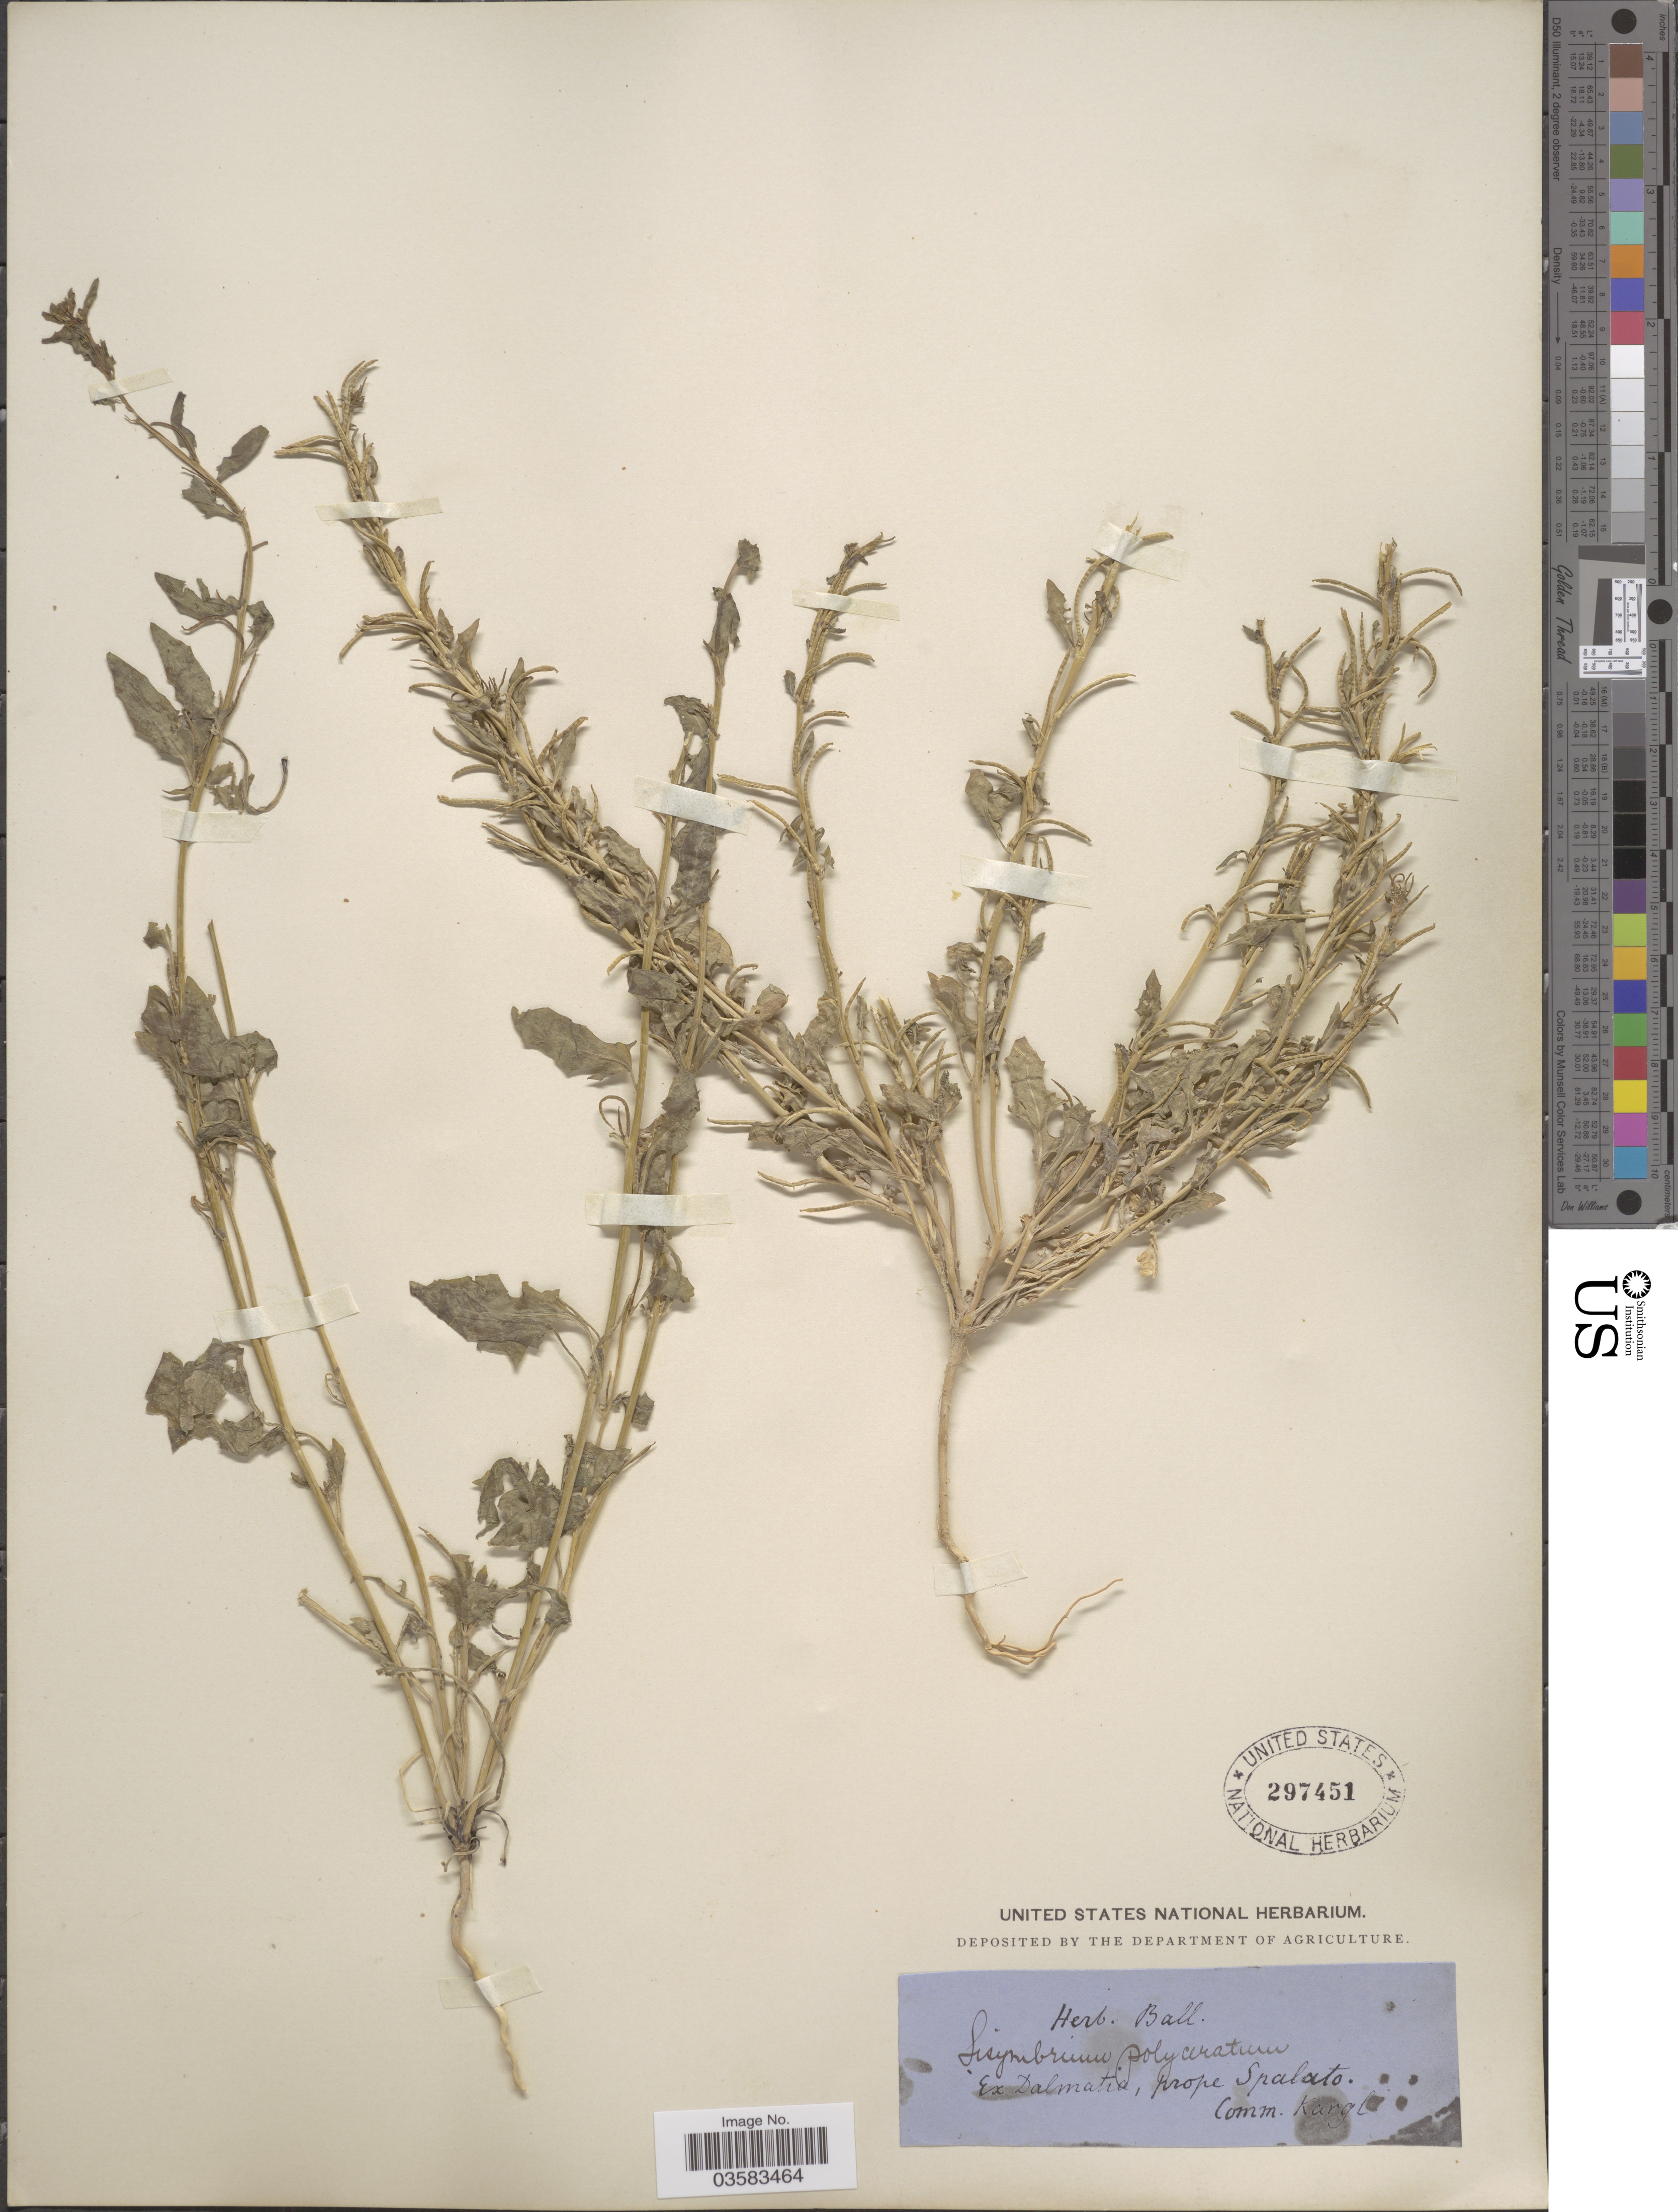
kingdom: Plantae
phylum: Tracheophyta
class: Magnoliopsida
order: Brassicales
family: Brassicaceae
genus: Sisymbrium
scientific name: Sisymbrium polyceratium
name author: L.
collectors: ex herb. Ball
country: Croatia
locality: Ex Dalmatia, prope Spalato.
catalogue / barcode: US 297451